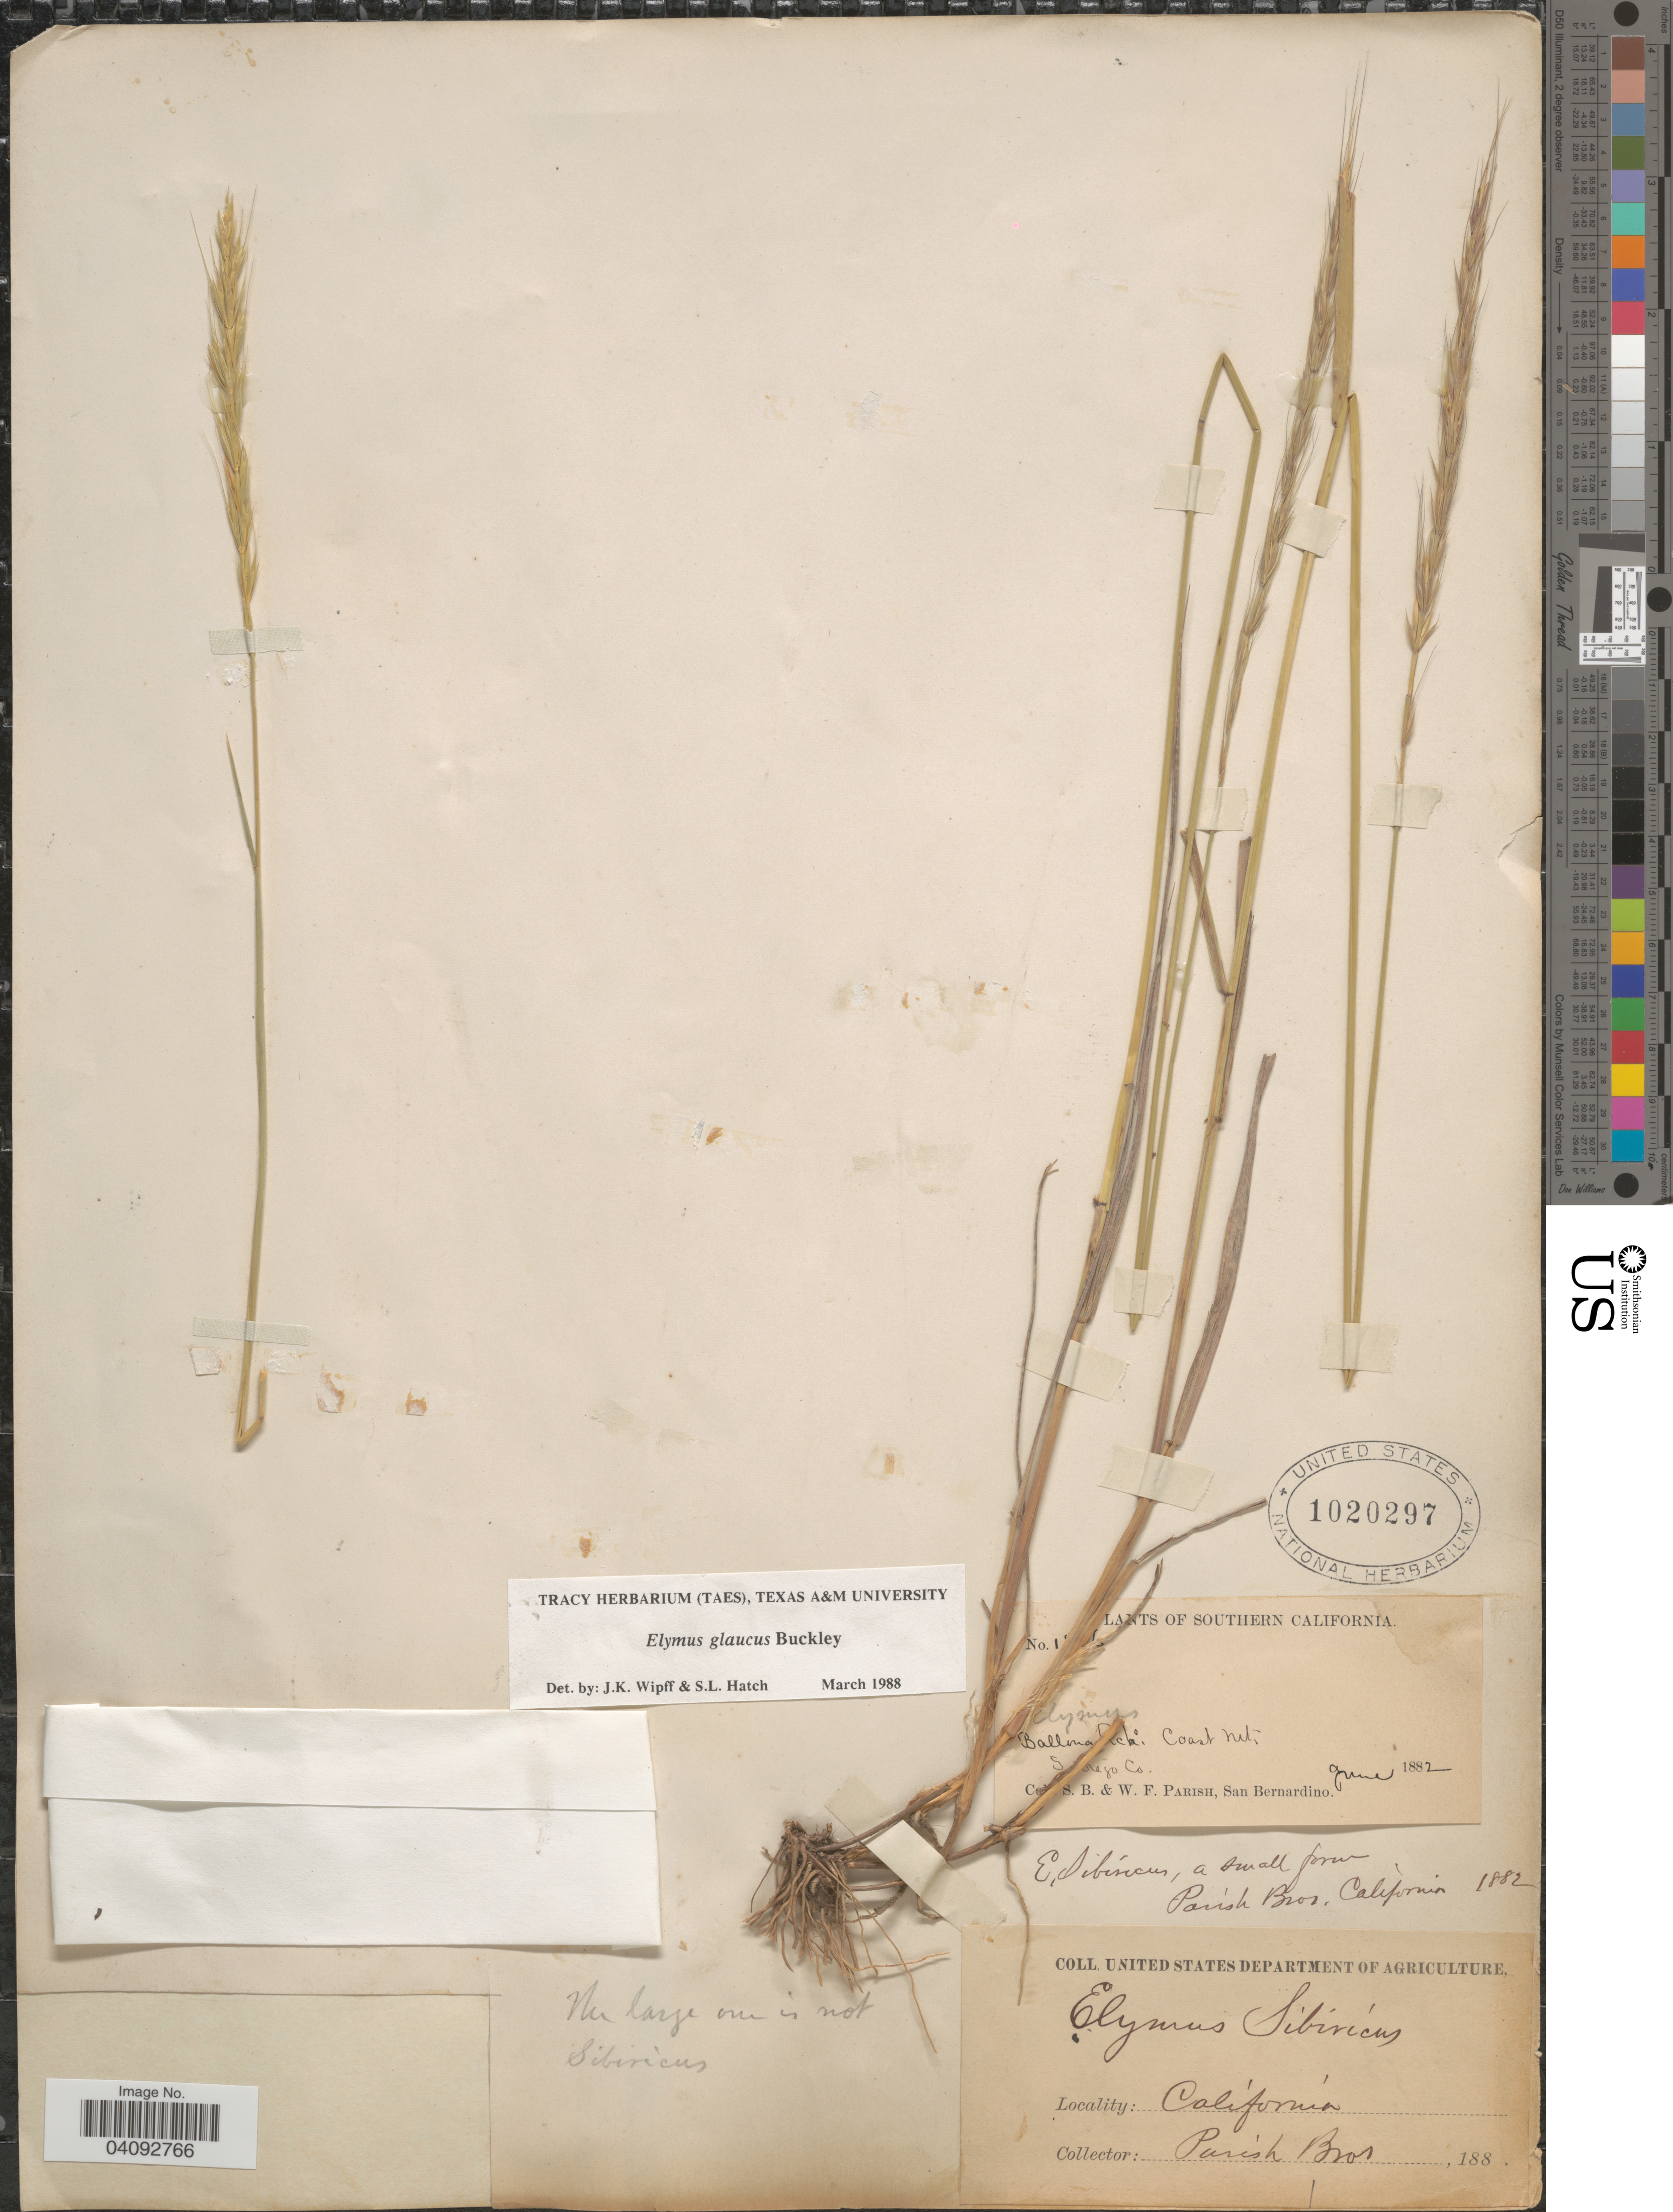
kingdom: Plantae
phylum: Tracheophyta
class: Liliopsida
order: Poales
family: Poaceae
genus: Elymus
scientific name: Elymus glaucus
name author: Buckley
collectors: S. B. Parish & W. F. Parish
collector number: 1!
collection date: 1882-06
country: United States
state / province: California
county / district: San Diego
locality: Southern California. Ballona [illegible text]: Coast Mt., S Diego Co.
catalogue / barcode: US 1020297